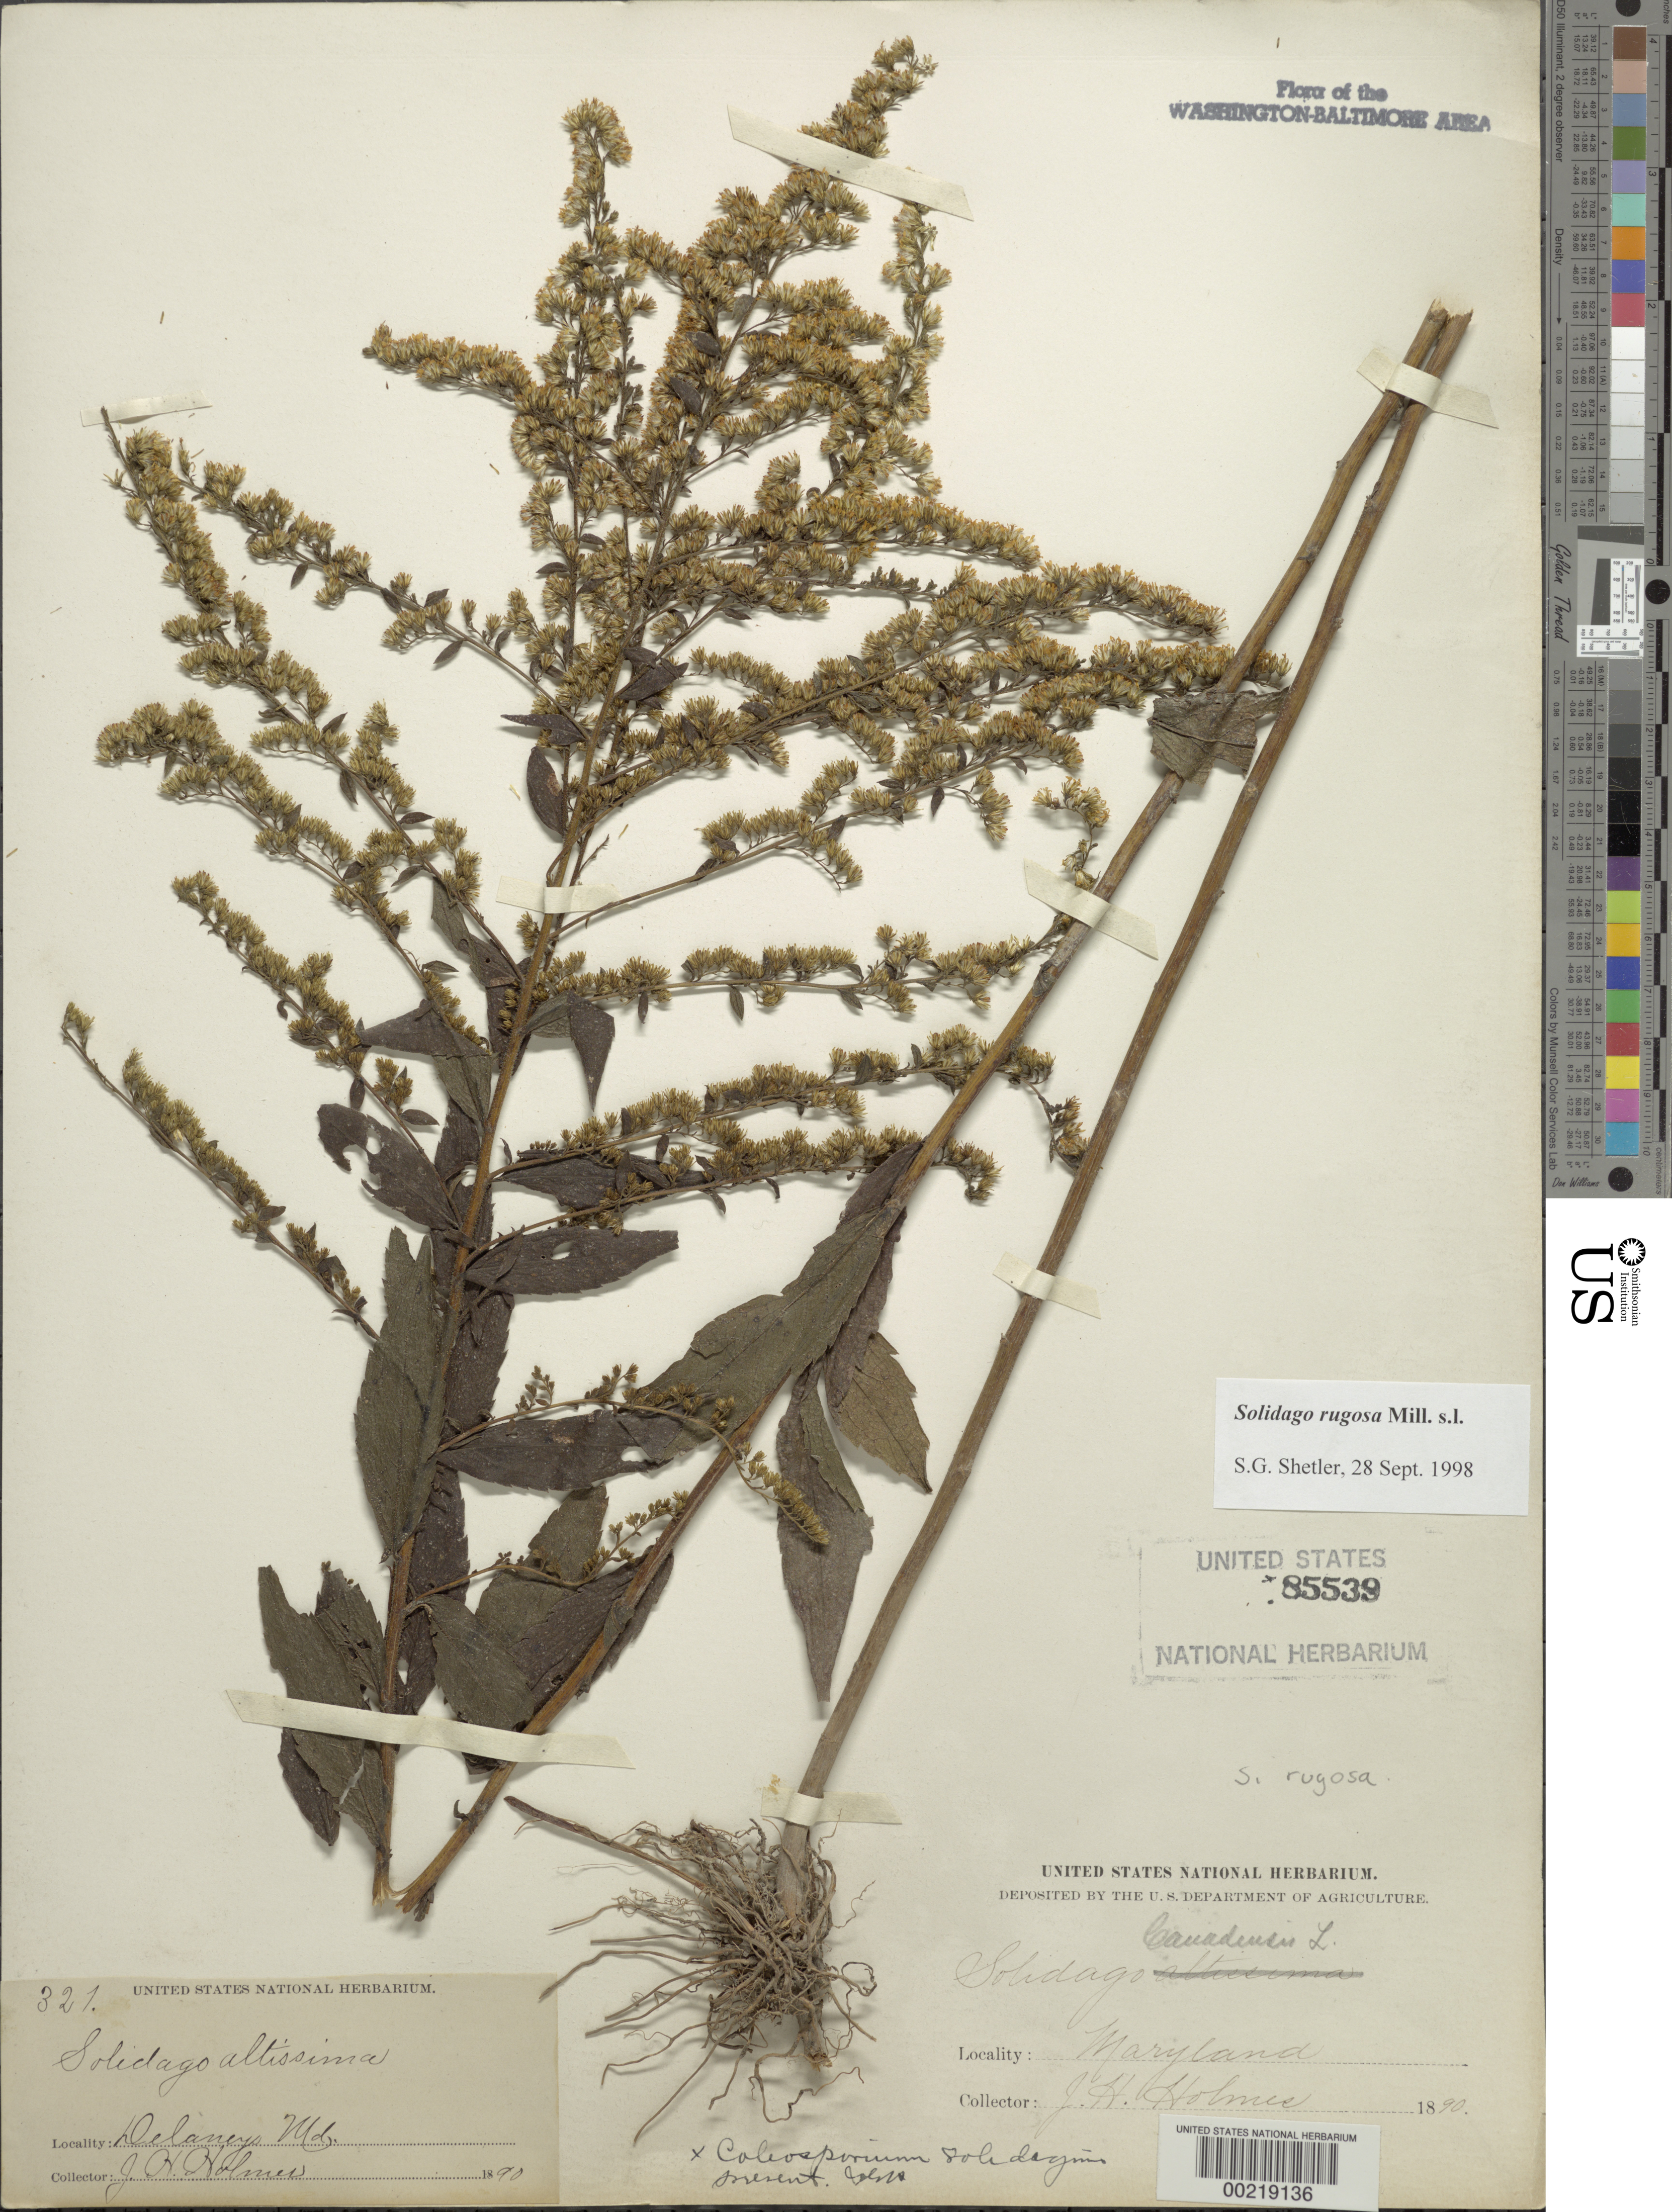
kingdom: Plantae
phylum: Tracheophyta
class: Magnoliopsida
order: Asterales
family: Asteraceae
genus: Solidago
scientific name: Solidago rugosa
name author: Mill.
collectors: J. Holmes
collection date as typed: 1890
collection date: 1890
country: United States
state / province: Maryland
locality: Delaneys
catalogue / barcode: US 85539